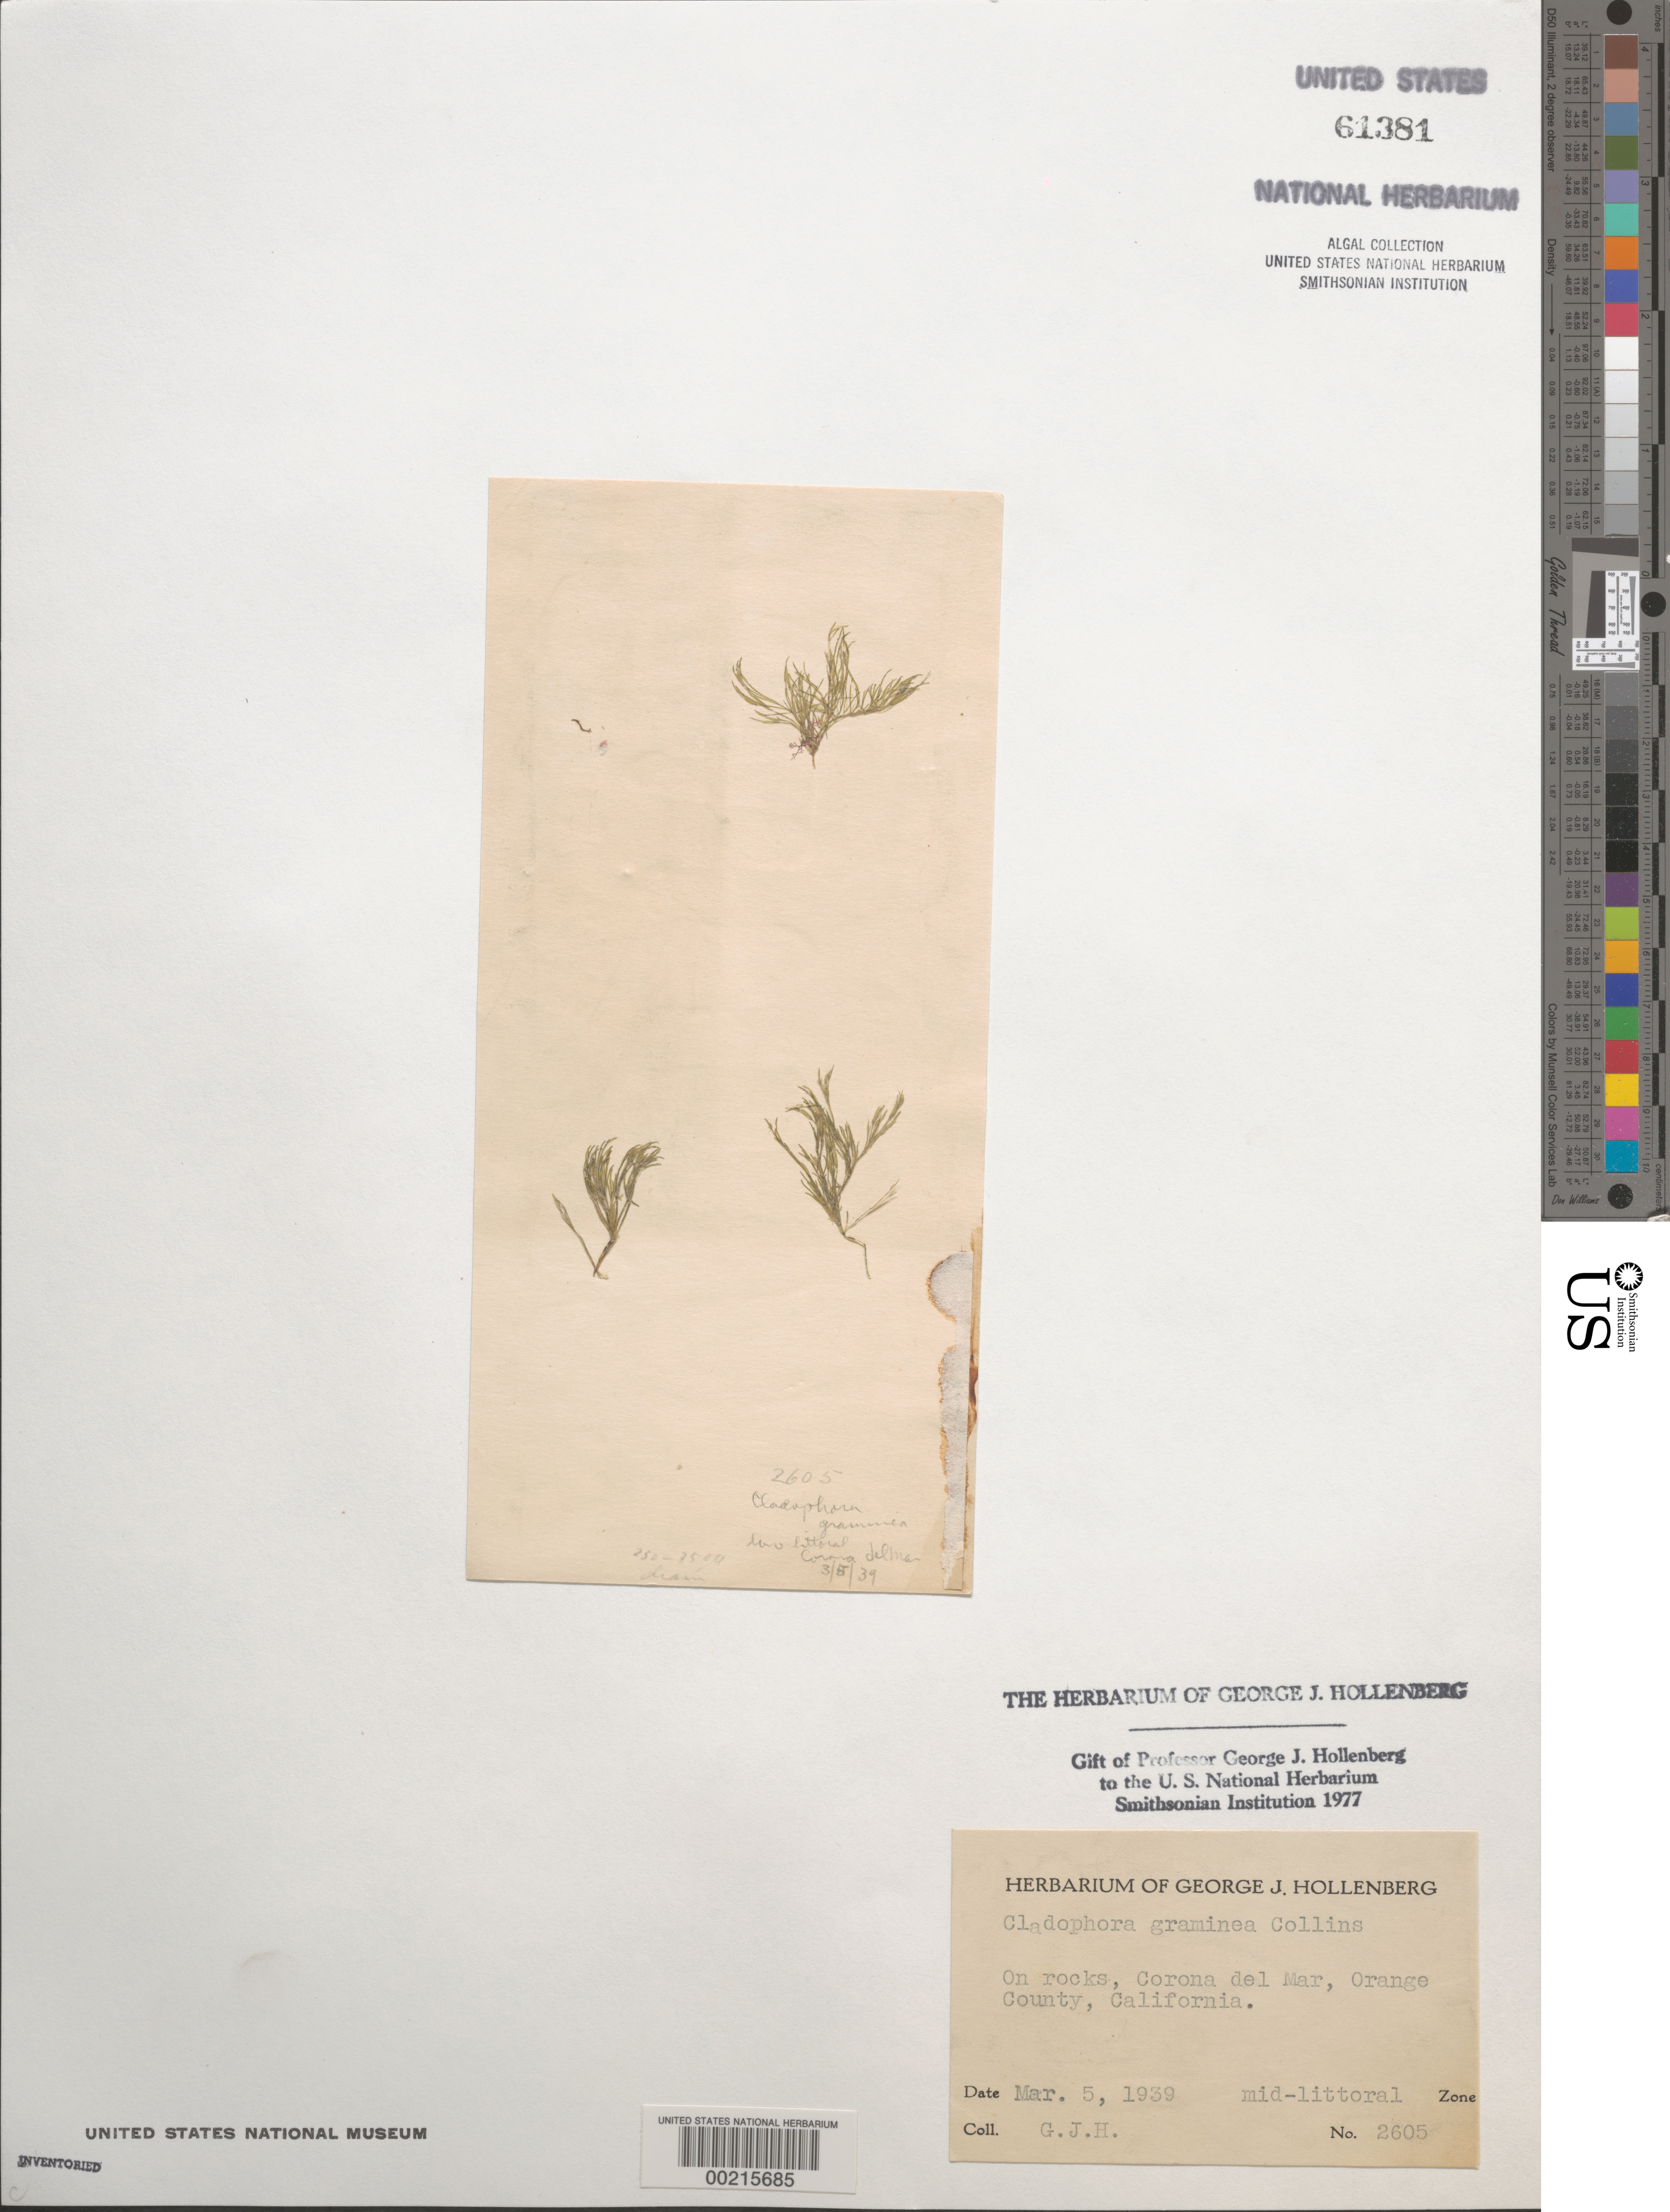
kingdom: Plantae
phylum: Chlorophyta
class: Ulvophyceae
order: Cladophorales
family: Cladophoraceae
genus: Cladophora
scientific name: Cladophora graminea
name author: Collins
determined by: Hollenberg, George J.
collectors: G. Hollenberg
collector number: GJH 2605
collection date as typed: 05 Mar 1939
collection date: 1939-03-05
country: United States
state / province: California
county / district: Orange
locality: Corona del Mar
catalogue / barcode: US 61381